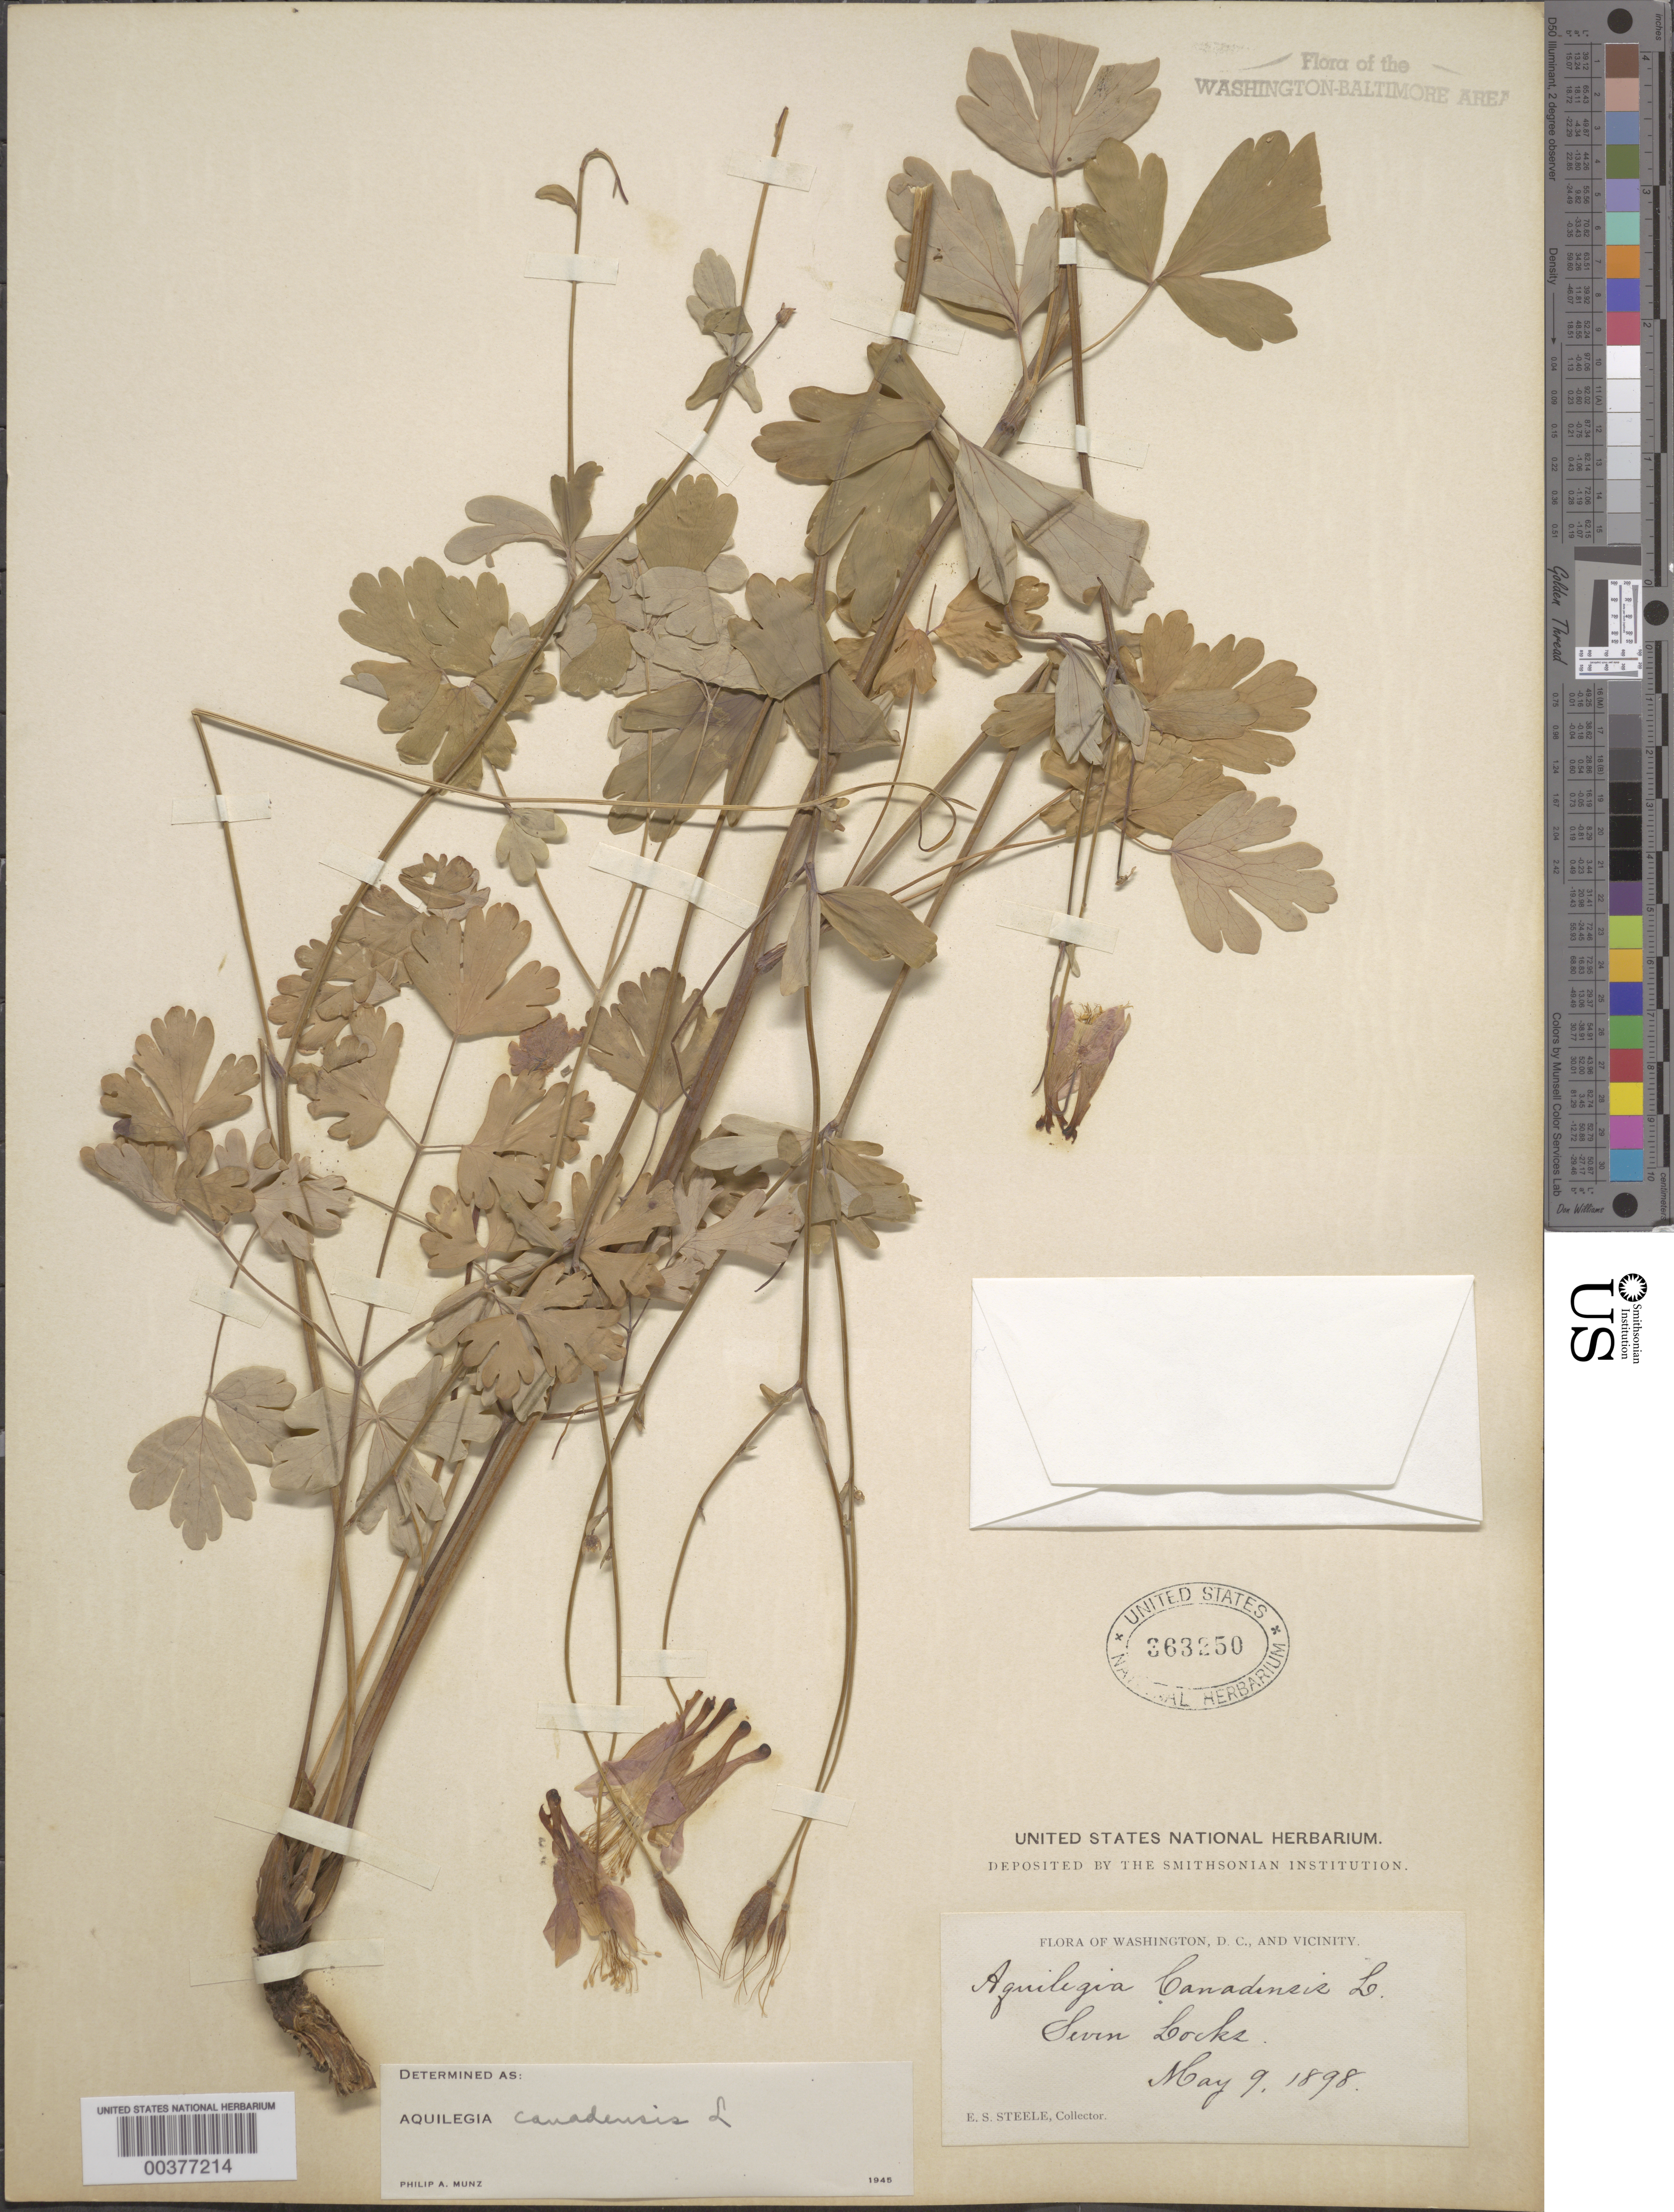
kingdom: Plantae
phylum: Tracheophyta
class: Magnoliopsida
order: Ranunculales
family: Ranunculaceae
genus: Aquilegia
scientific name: Aquilegia canadensis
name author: L.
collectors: E. Steele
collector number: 255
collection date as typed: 09 May 1898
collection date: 1898-05-09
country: United States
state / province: Maryland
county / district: Montgomery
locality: Seven Locks C. & O. Canal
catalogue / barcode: US 363250